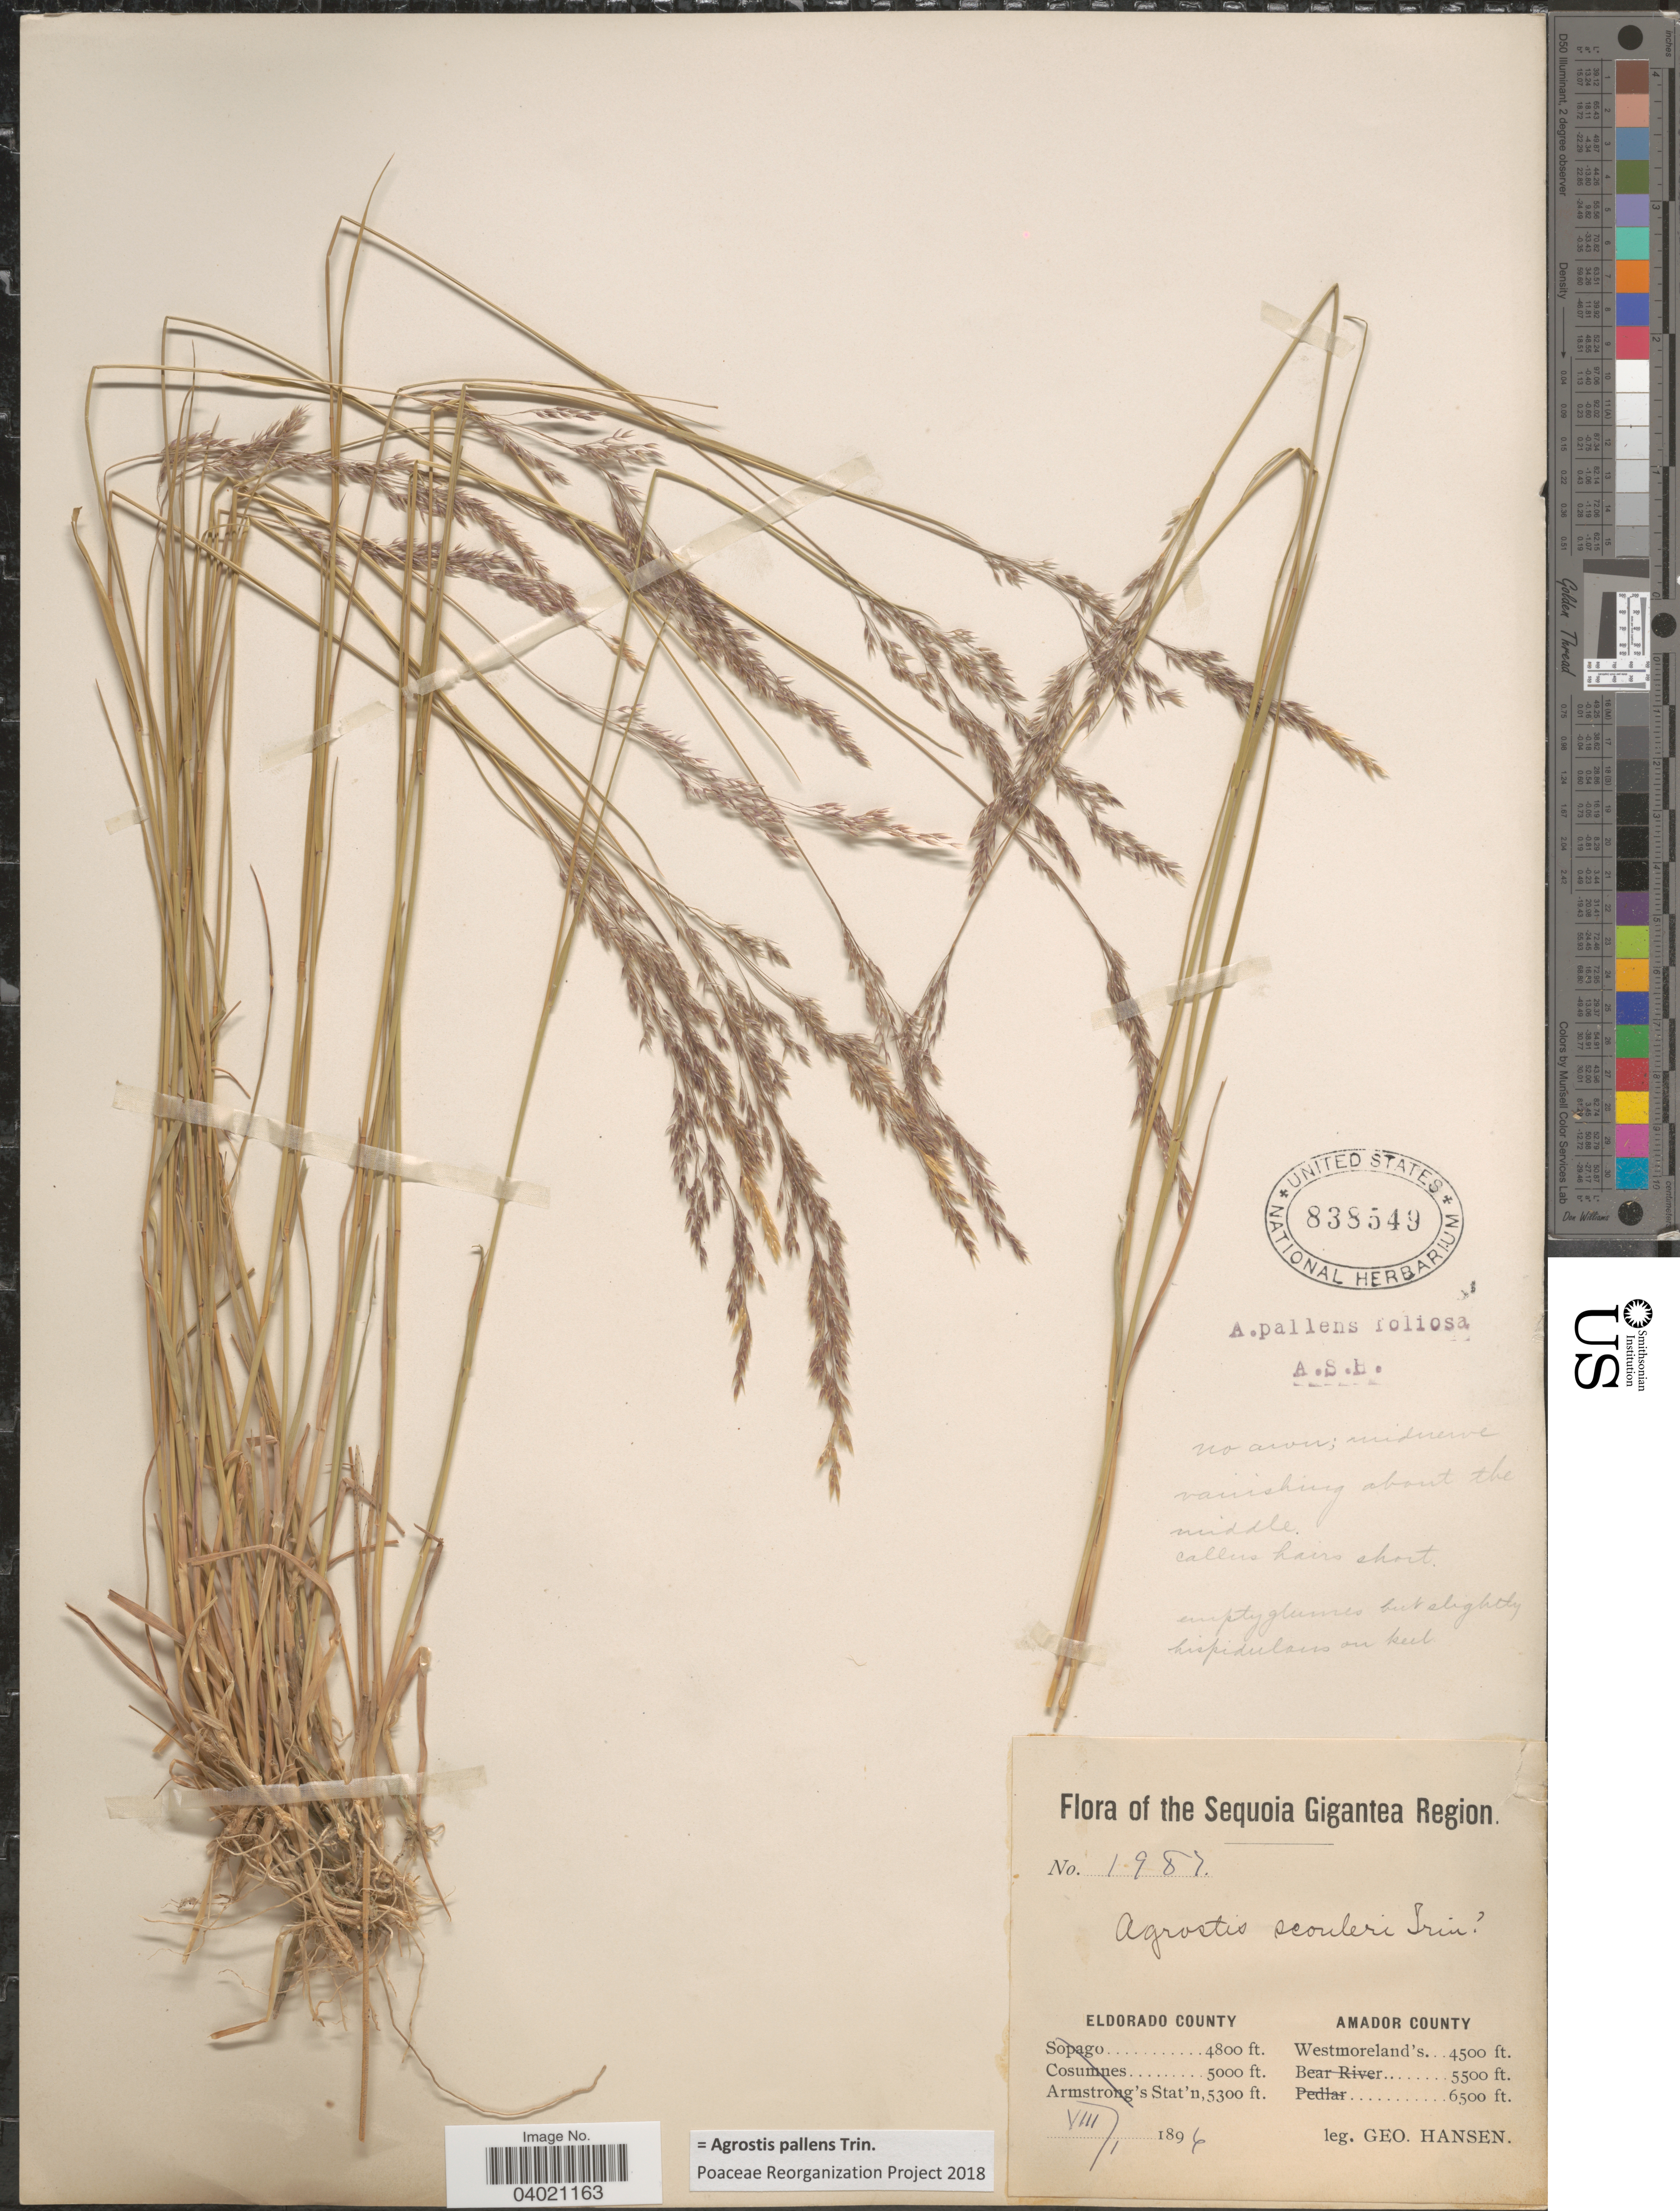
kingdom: Plantae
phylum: Tracheophyta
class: Liliopsida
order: Poales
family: Poaceae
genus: Agrostis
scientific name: Agrostis pallens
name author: Trin.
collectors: G. Hansen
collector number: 1987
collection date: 1896-08-01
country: United States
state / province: California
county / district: El Dorado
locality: The Sequoia Gigantea Region. Eldorado County. Amador County. Westmoreland's.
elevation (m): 1372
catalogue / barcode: US 838549